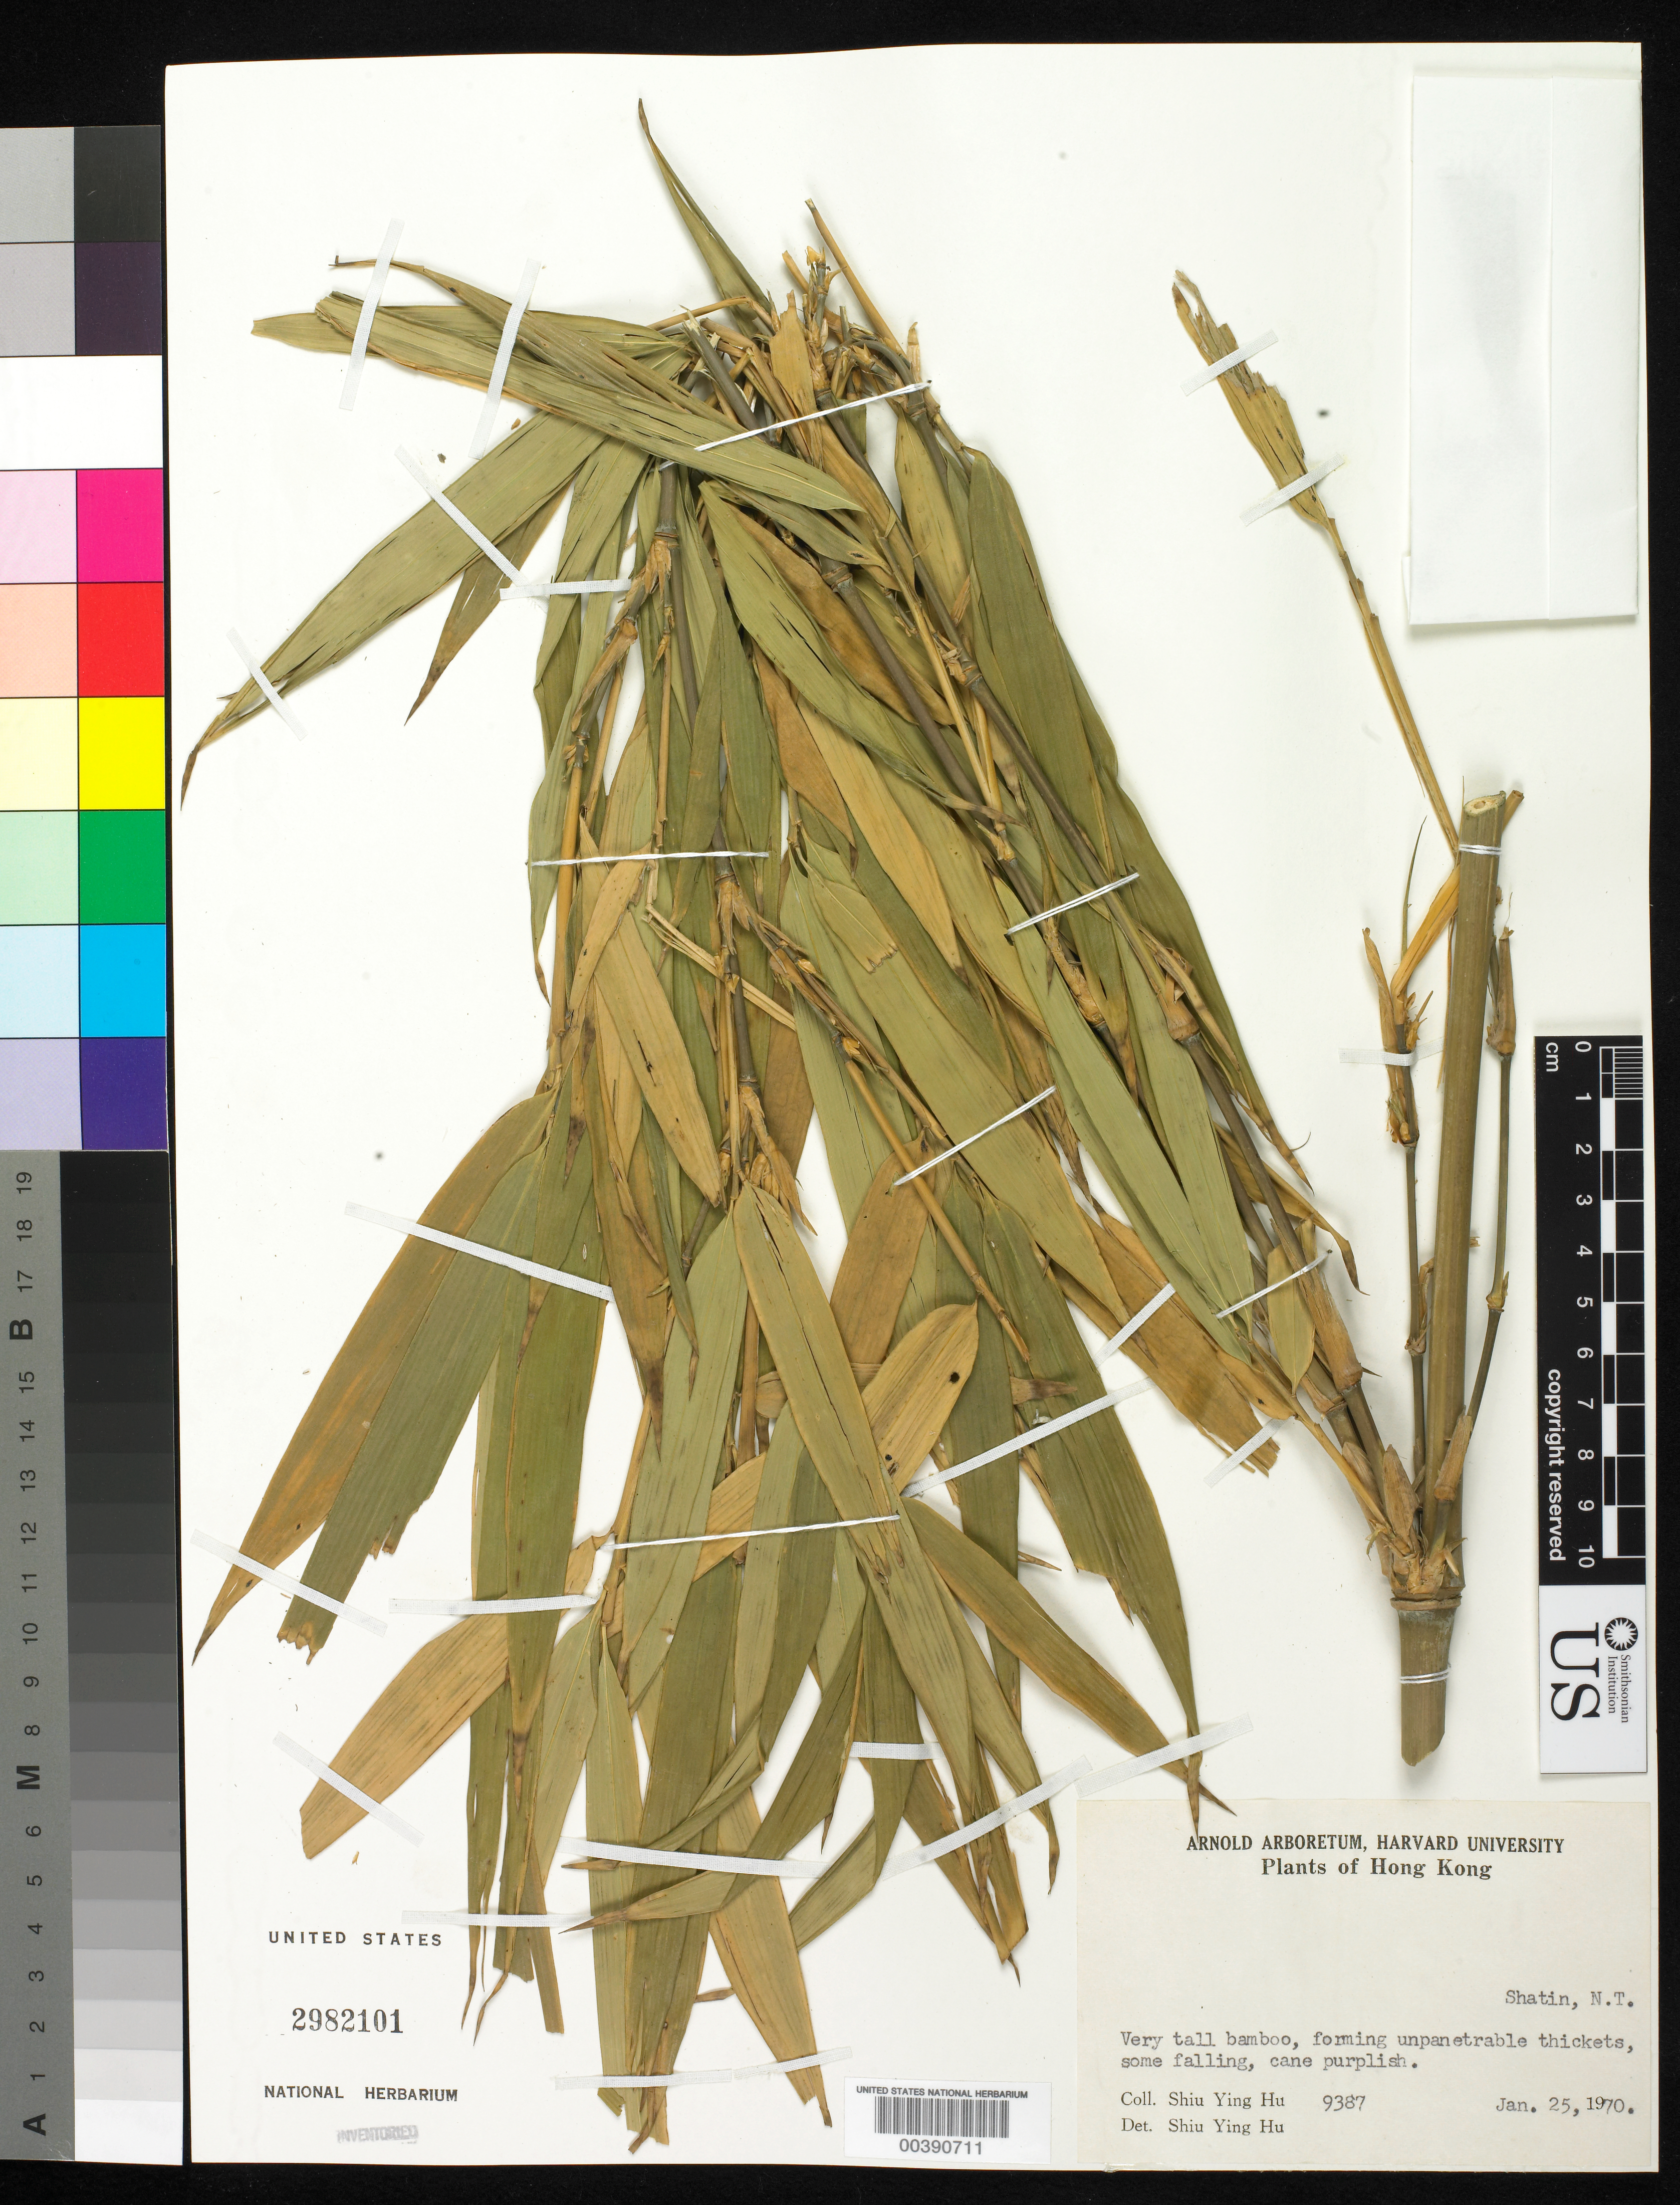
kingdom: Plantae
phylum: Tracheophyta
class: Liliopsida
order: Poales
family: Poaceae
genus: Sinobambusa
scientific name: Sinobambusa tootsik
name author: Makino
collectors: Y. Shiu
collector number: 9387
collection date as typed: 25 Jan 1970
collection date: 1970-01-25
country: China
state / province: Hong Kong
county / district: New Territories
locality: Shatin, N. T.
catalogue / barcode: US 2982101